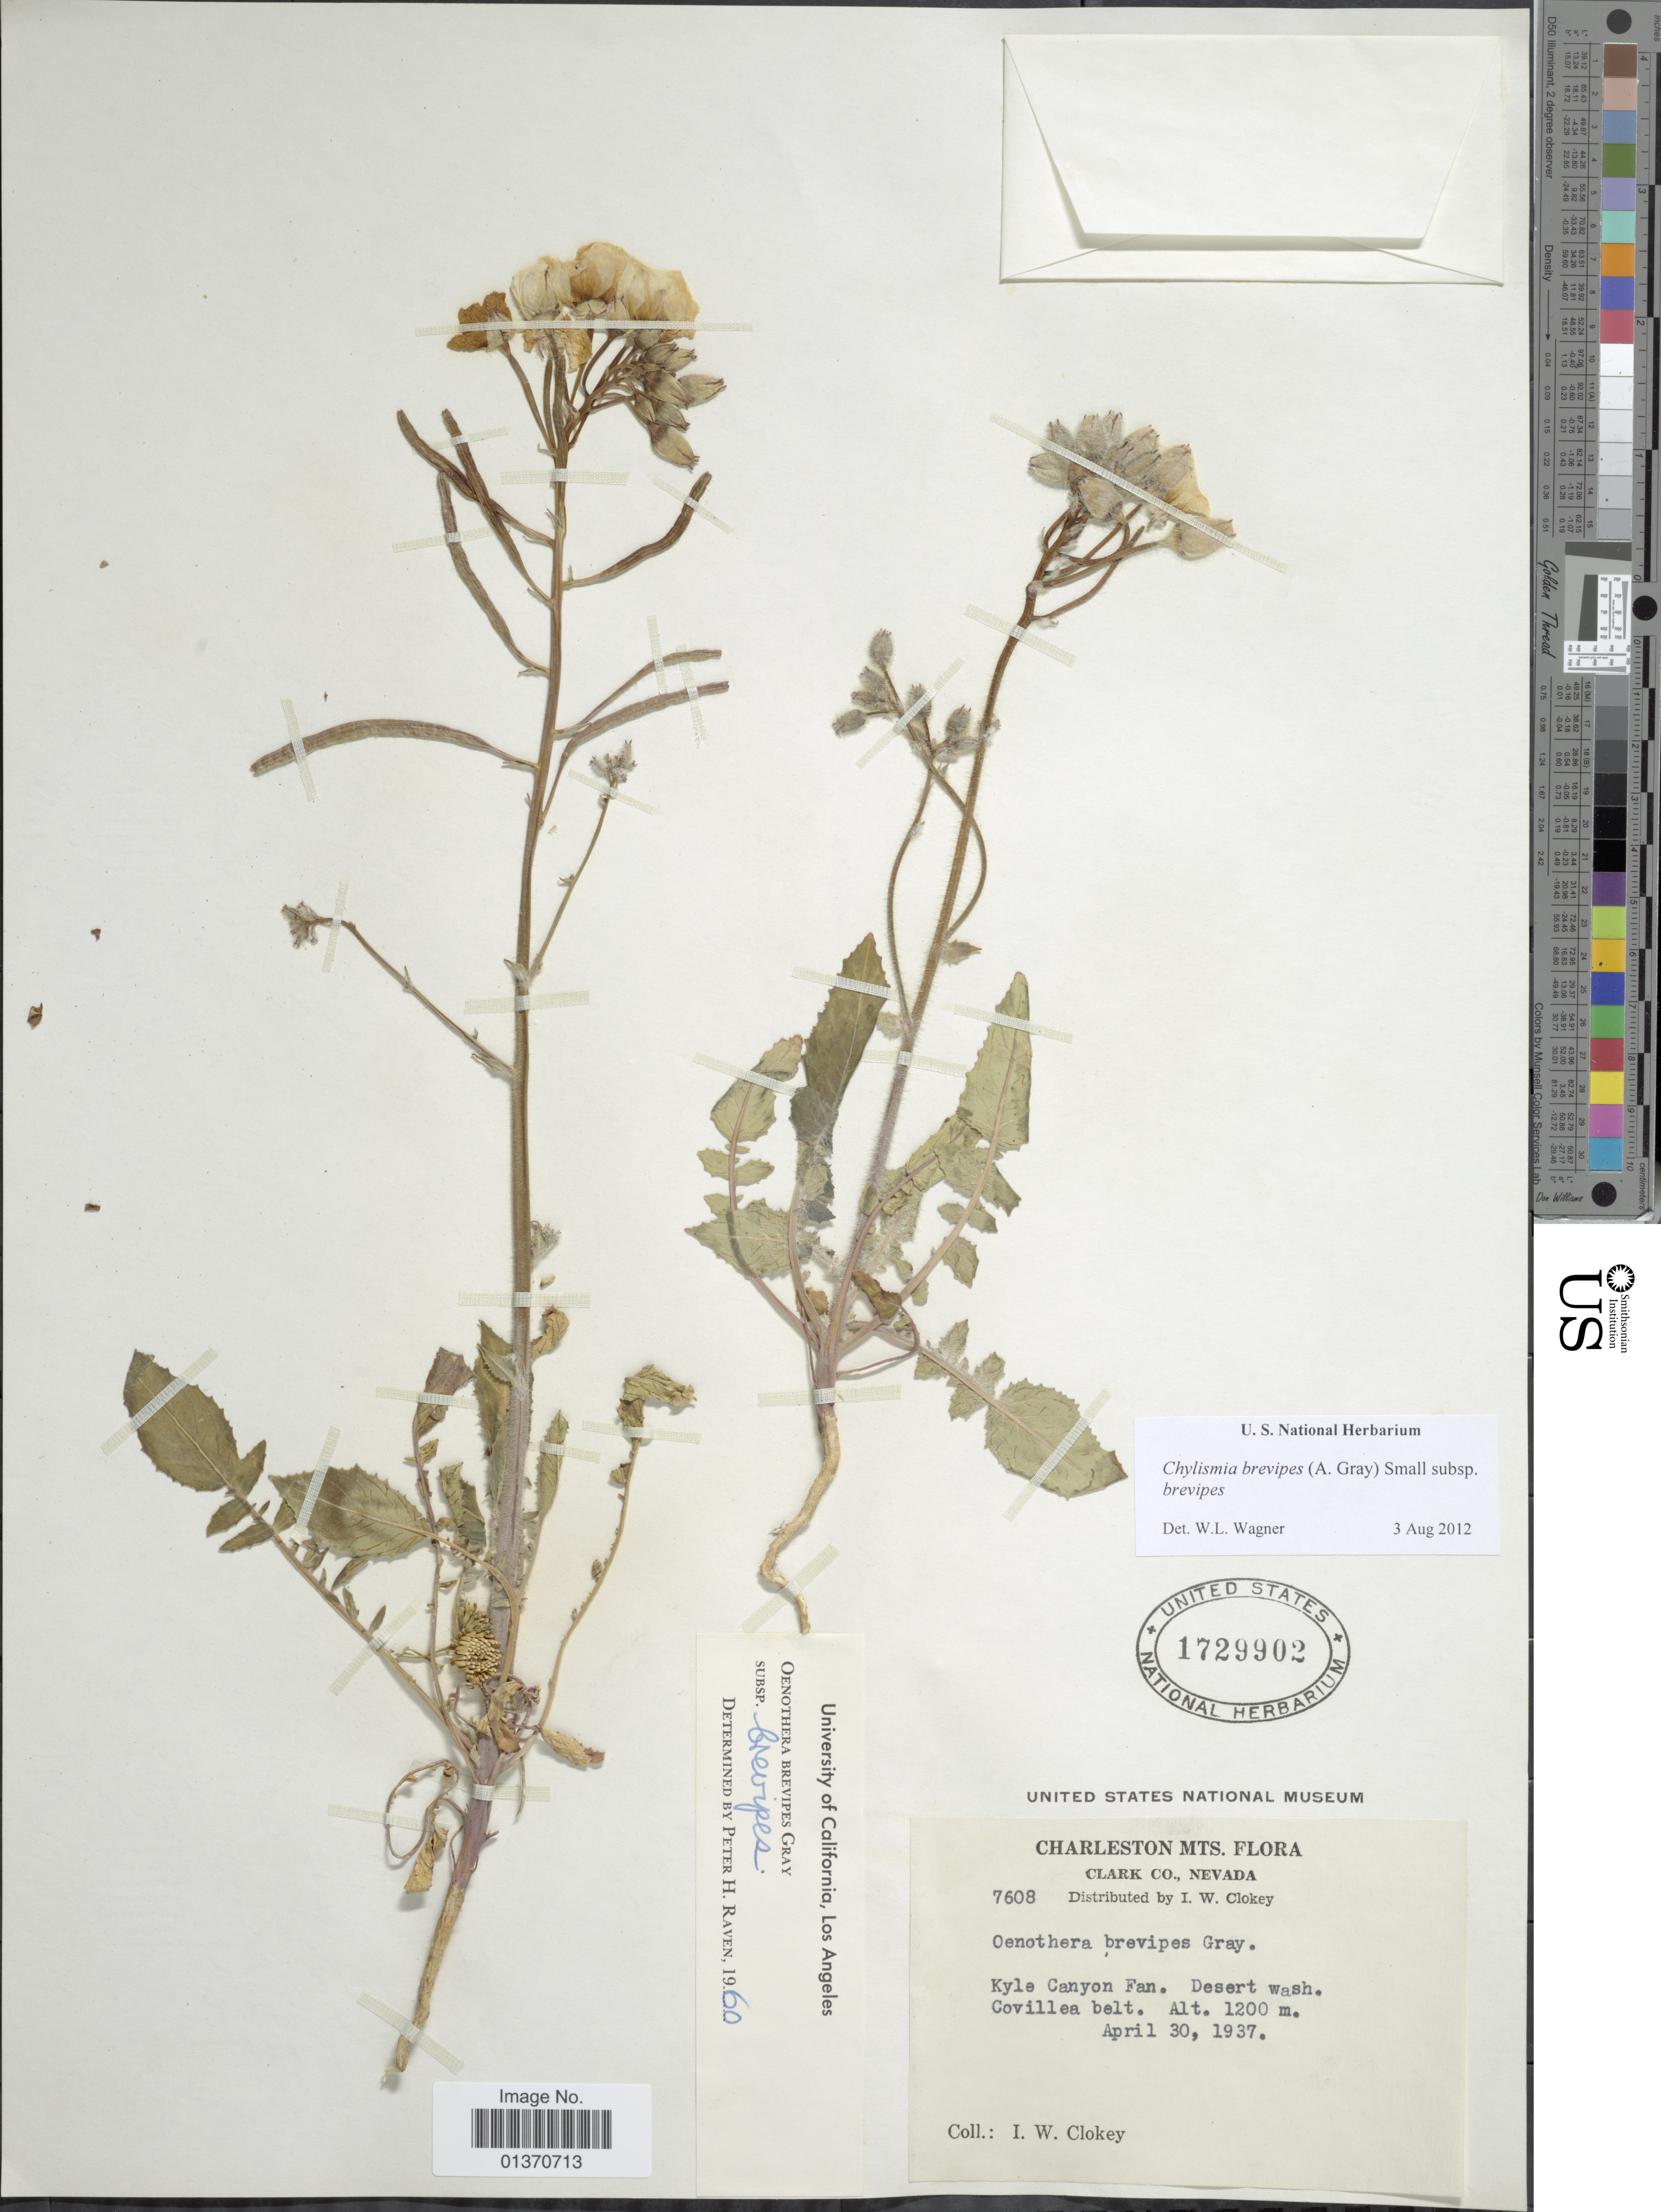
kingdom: Plantae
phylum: Tracheophyta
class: Magnoliopsida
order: Myrtales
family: Onagraceae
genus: Chylismia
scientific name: Chylismia brevipes subsp. brevipes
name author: (A. Gray) Small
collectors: I. W. Clokey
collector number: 7608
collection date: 1937-04-30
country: United States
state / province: Nevada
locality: Charleston Mts. Flora, Clark Co., Kyle Canyon Fan. Desert wash., Covillea belt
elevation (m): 1200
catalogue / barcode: US 1729902